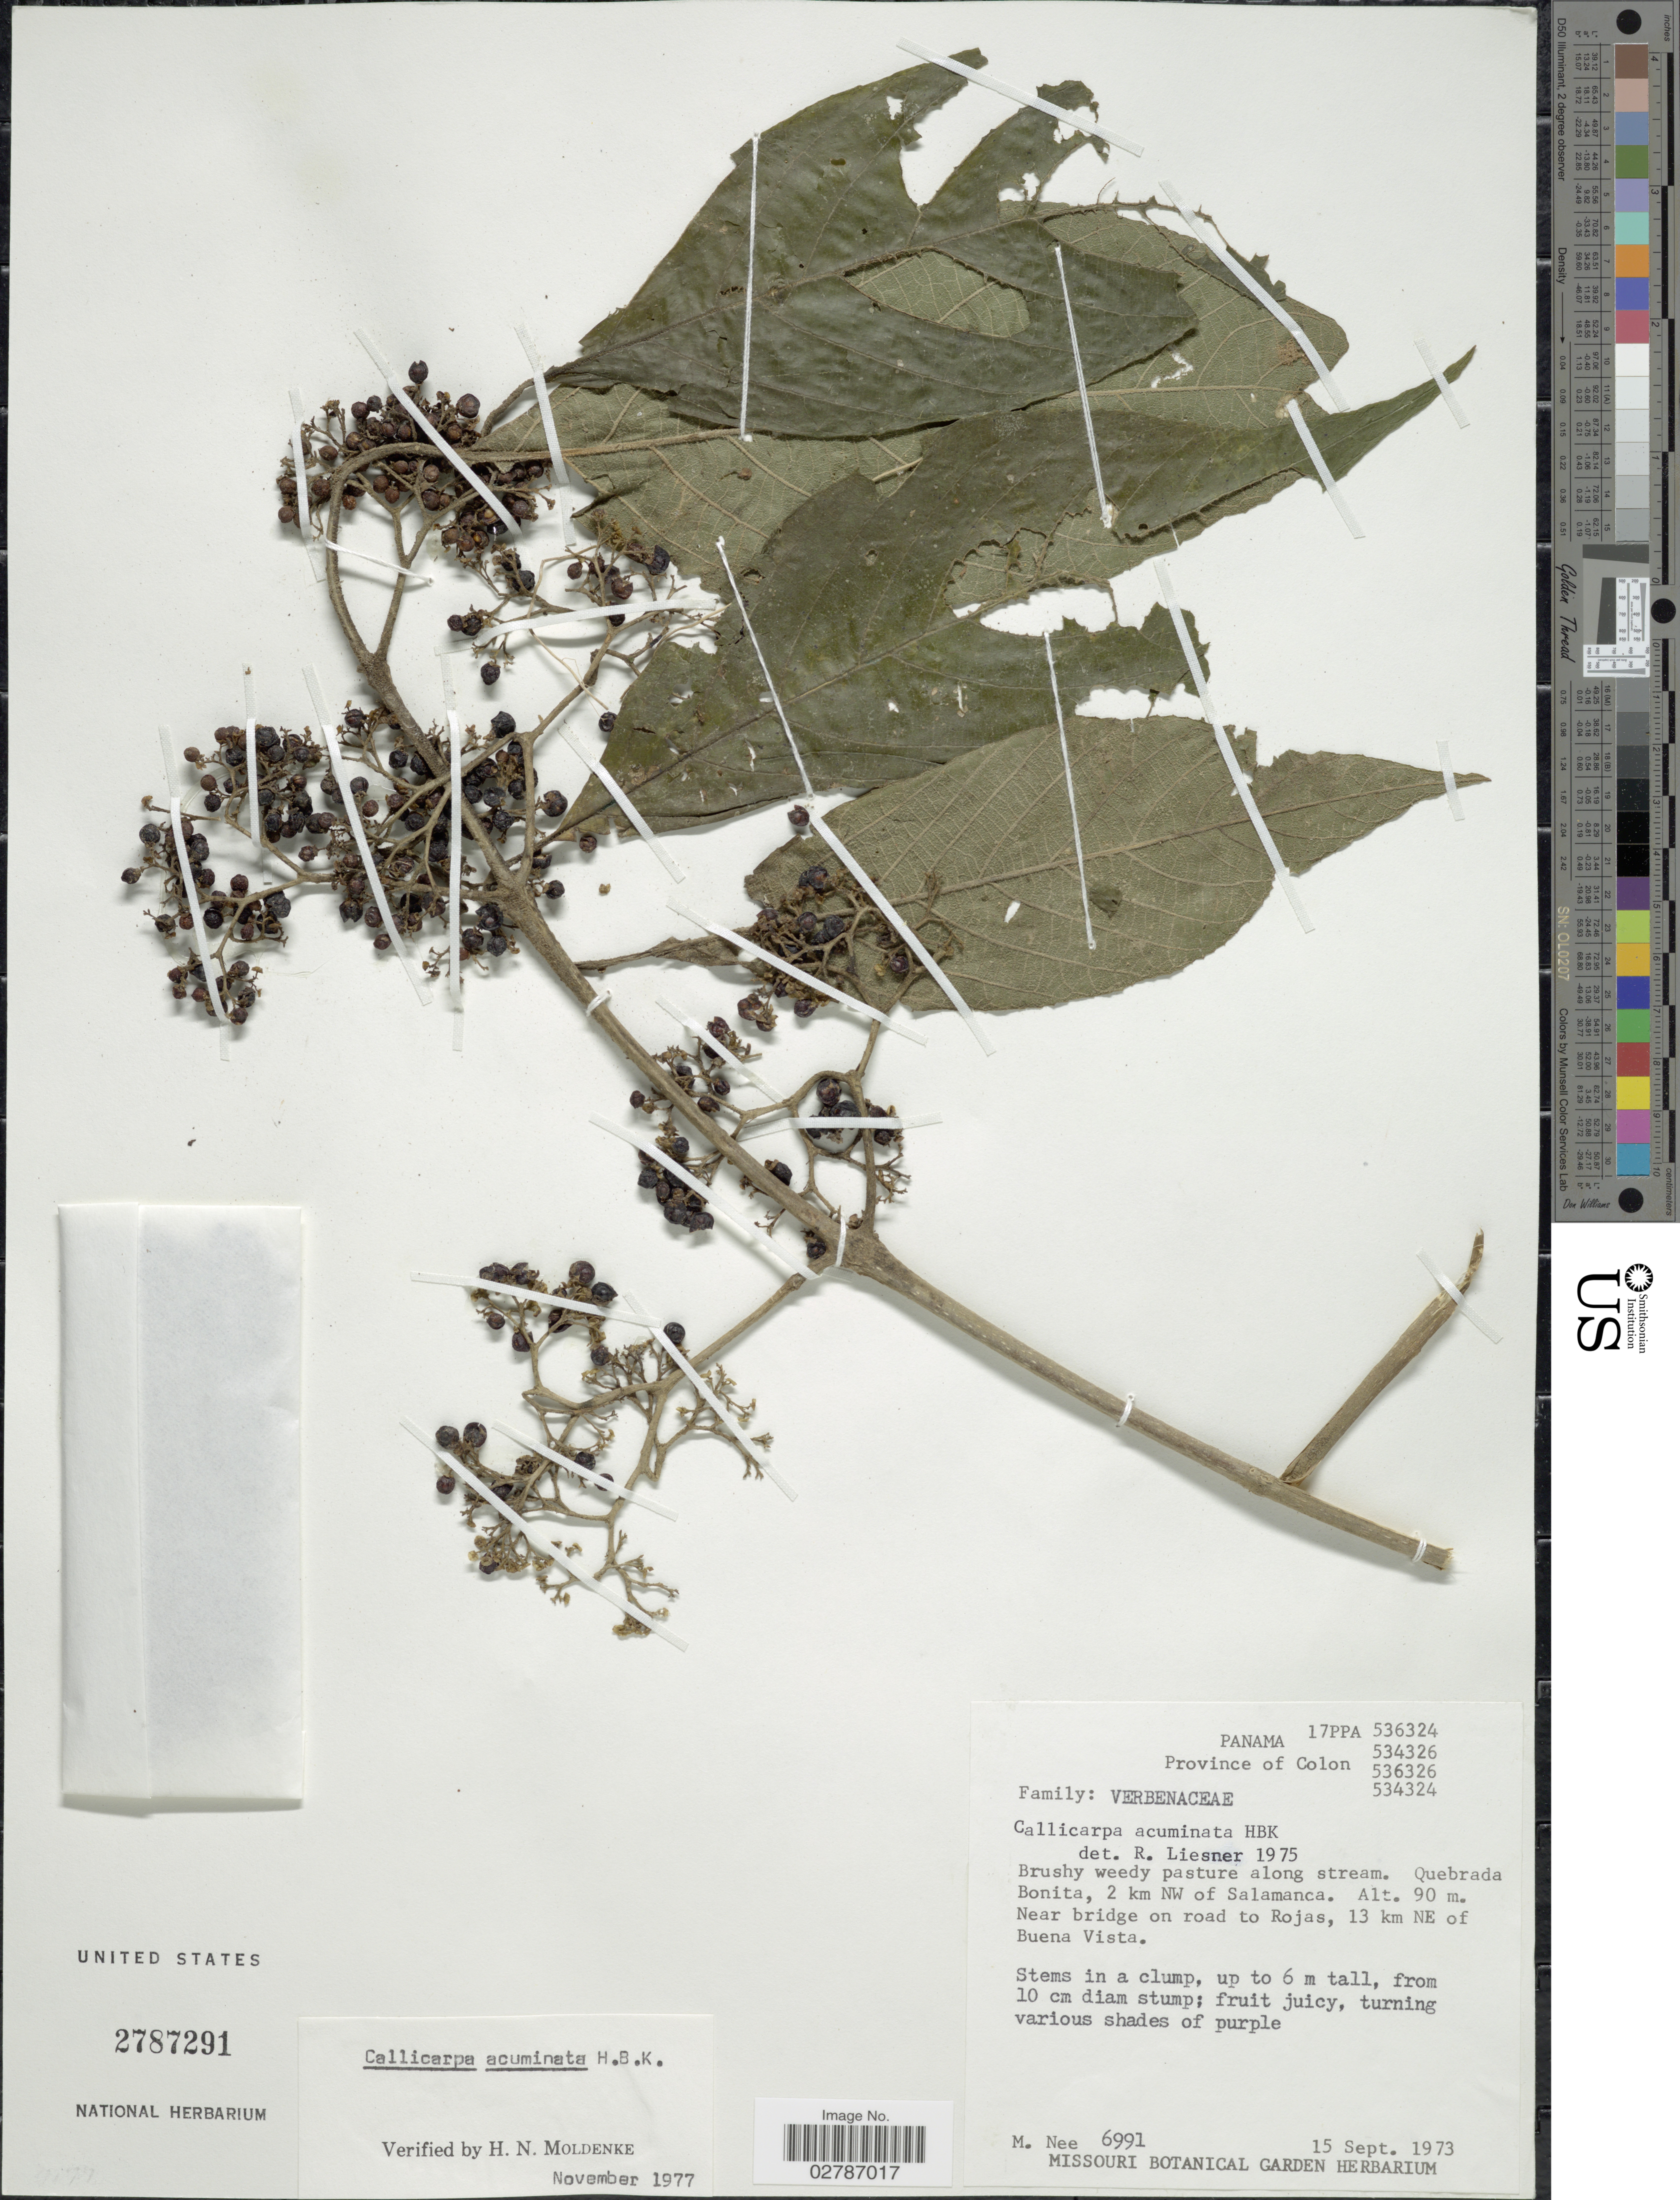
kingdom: Plantae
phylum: Tracheophyta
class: Magnoliopsida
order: Lamiales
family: Lamiaceae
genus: Callicarpa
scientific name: Callicarpa acuminata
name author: Kunth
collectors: M. Nee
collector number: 6991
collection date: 1973-09-15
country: Panama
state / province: Colón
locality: Quebrada Bonita, 2 km NW of Salamanca. Near bridge on road to Rojas, 13 km NE of Buena Vista.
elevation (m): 90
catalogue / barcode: US 2787291